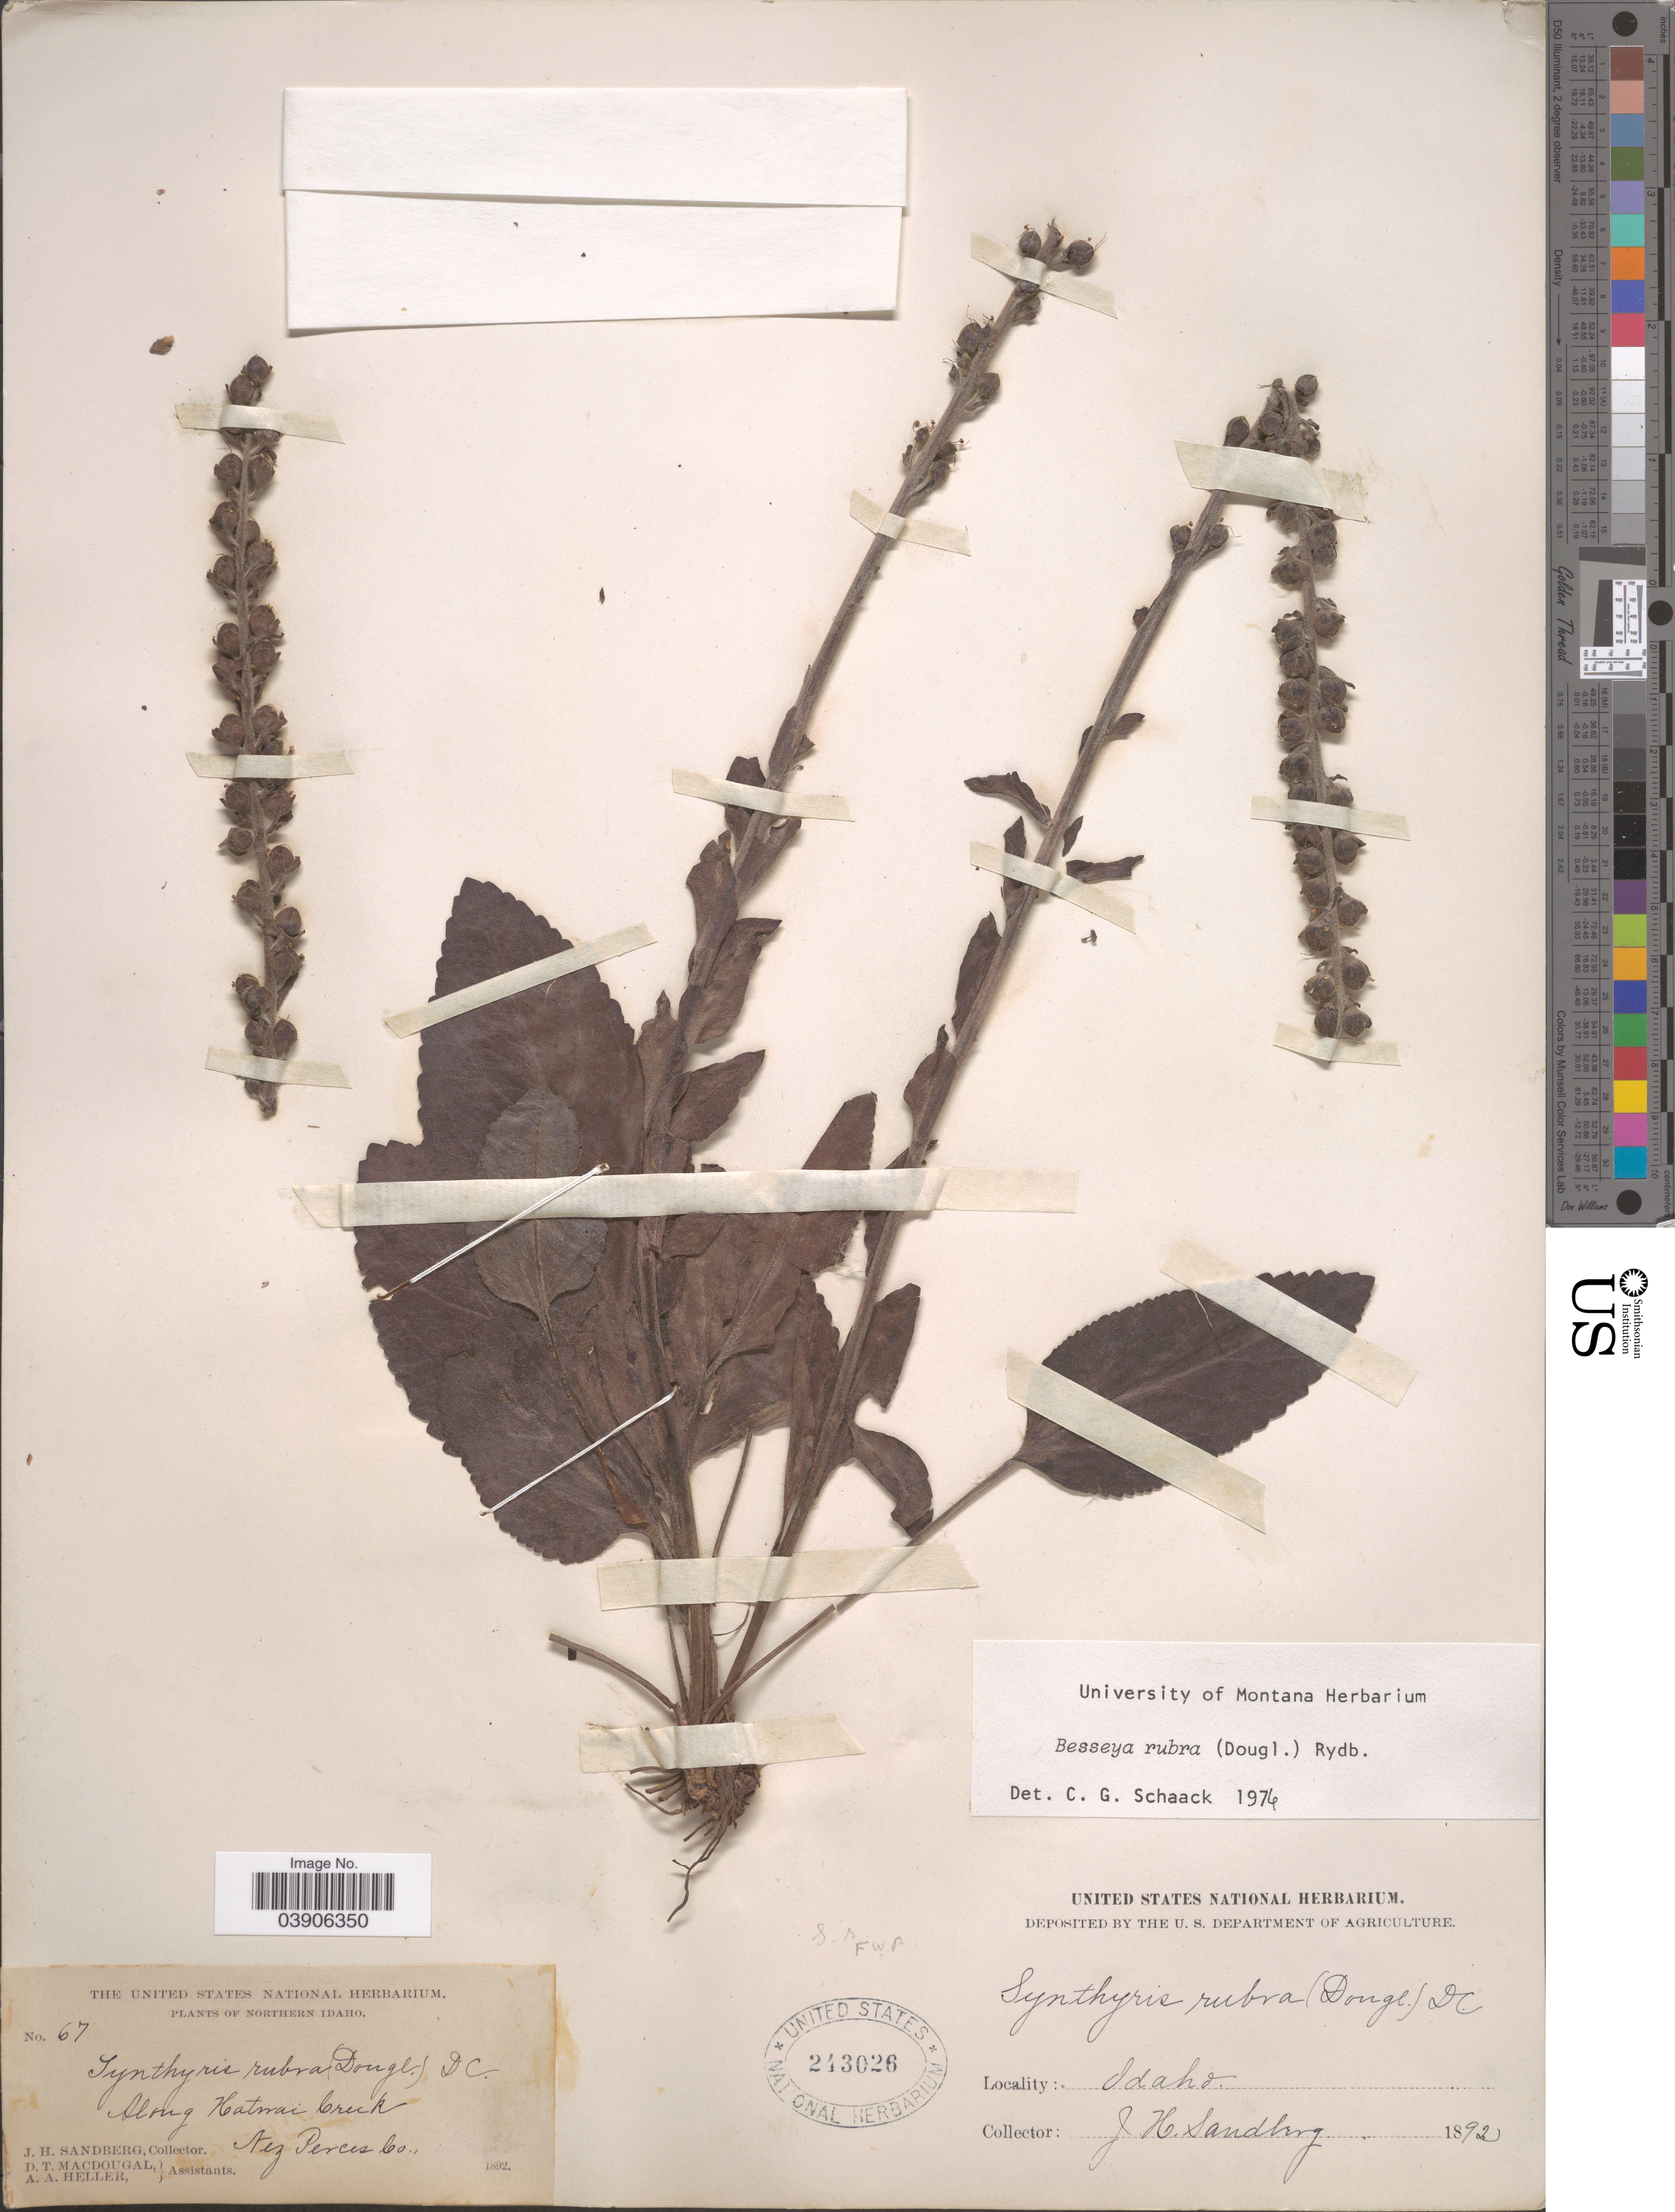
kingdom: Plantae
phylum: Tracheophyta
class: Magnoliopsida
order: Lamiales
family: Plantaginaceae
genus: Synthyris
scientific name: Synthyris rubra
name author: (Douglas ex Hook.) Benth.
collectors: J. H. Sandberg, D. T. MacDougal & A. A. Heller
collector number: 67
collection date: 1892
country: United States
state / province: Idaho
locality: Northern Idaho. Along Hatwai Creek. Nez Perces Co.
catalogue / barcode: US 243026